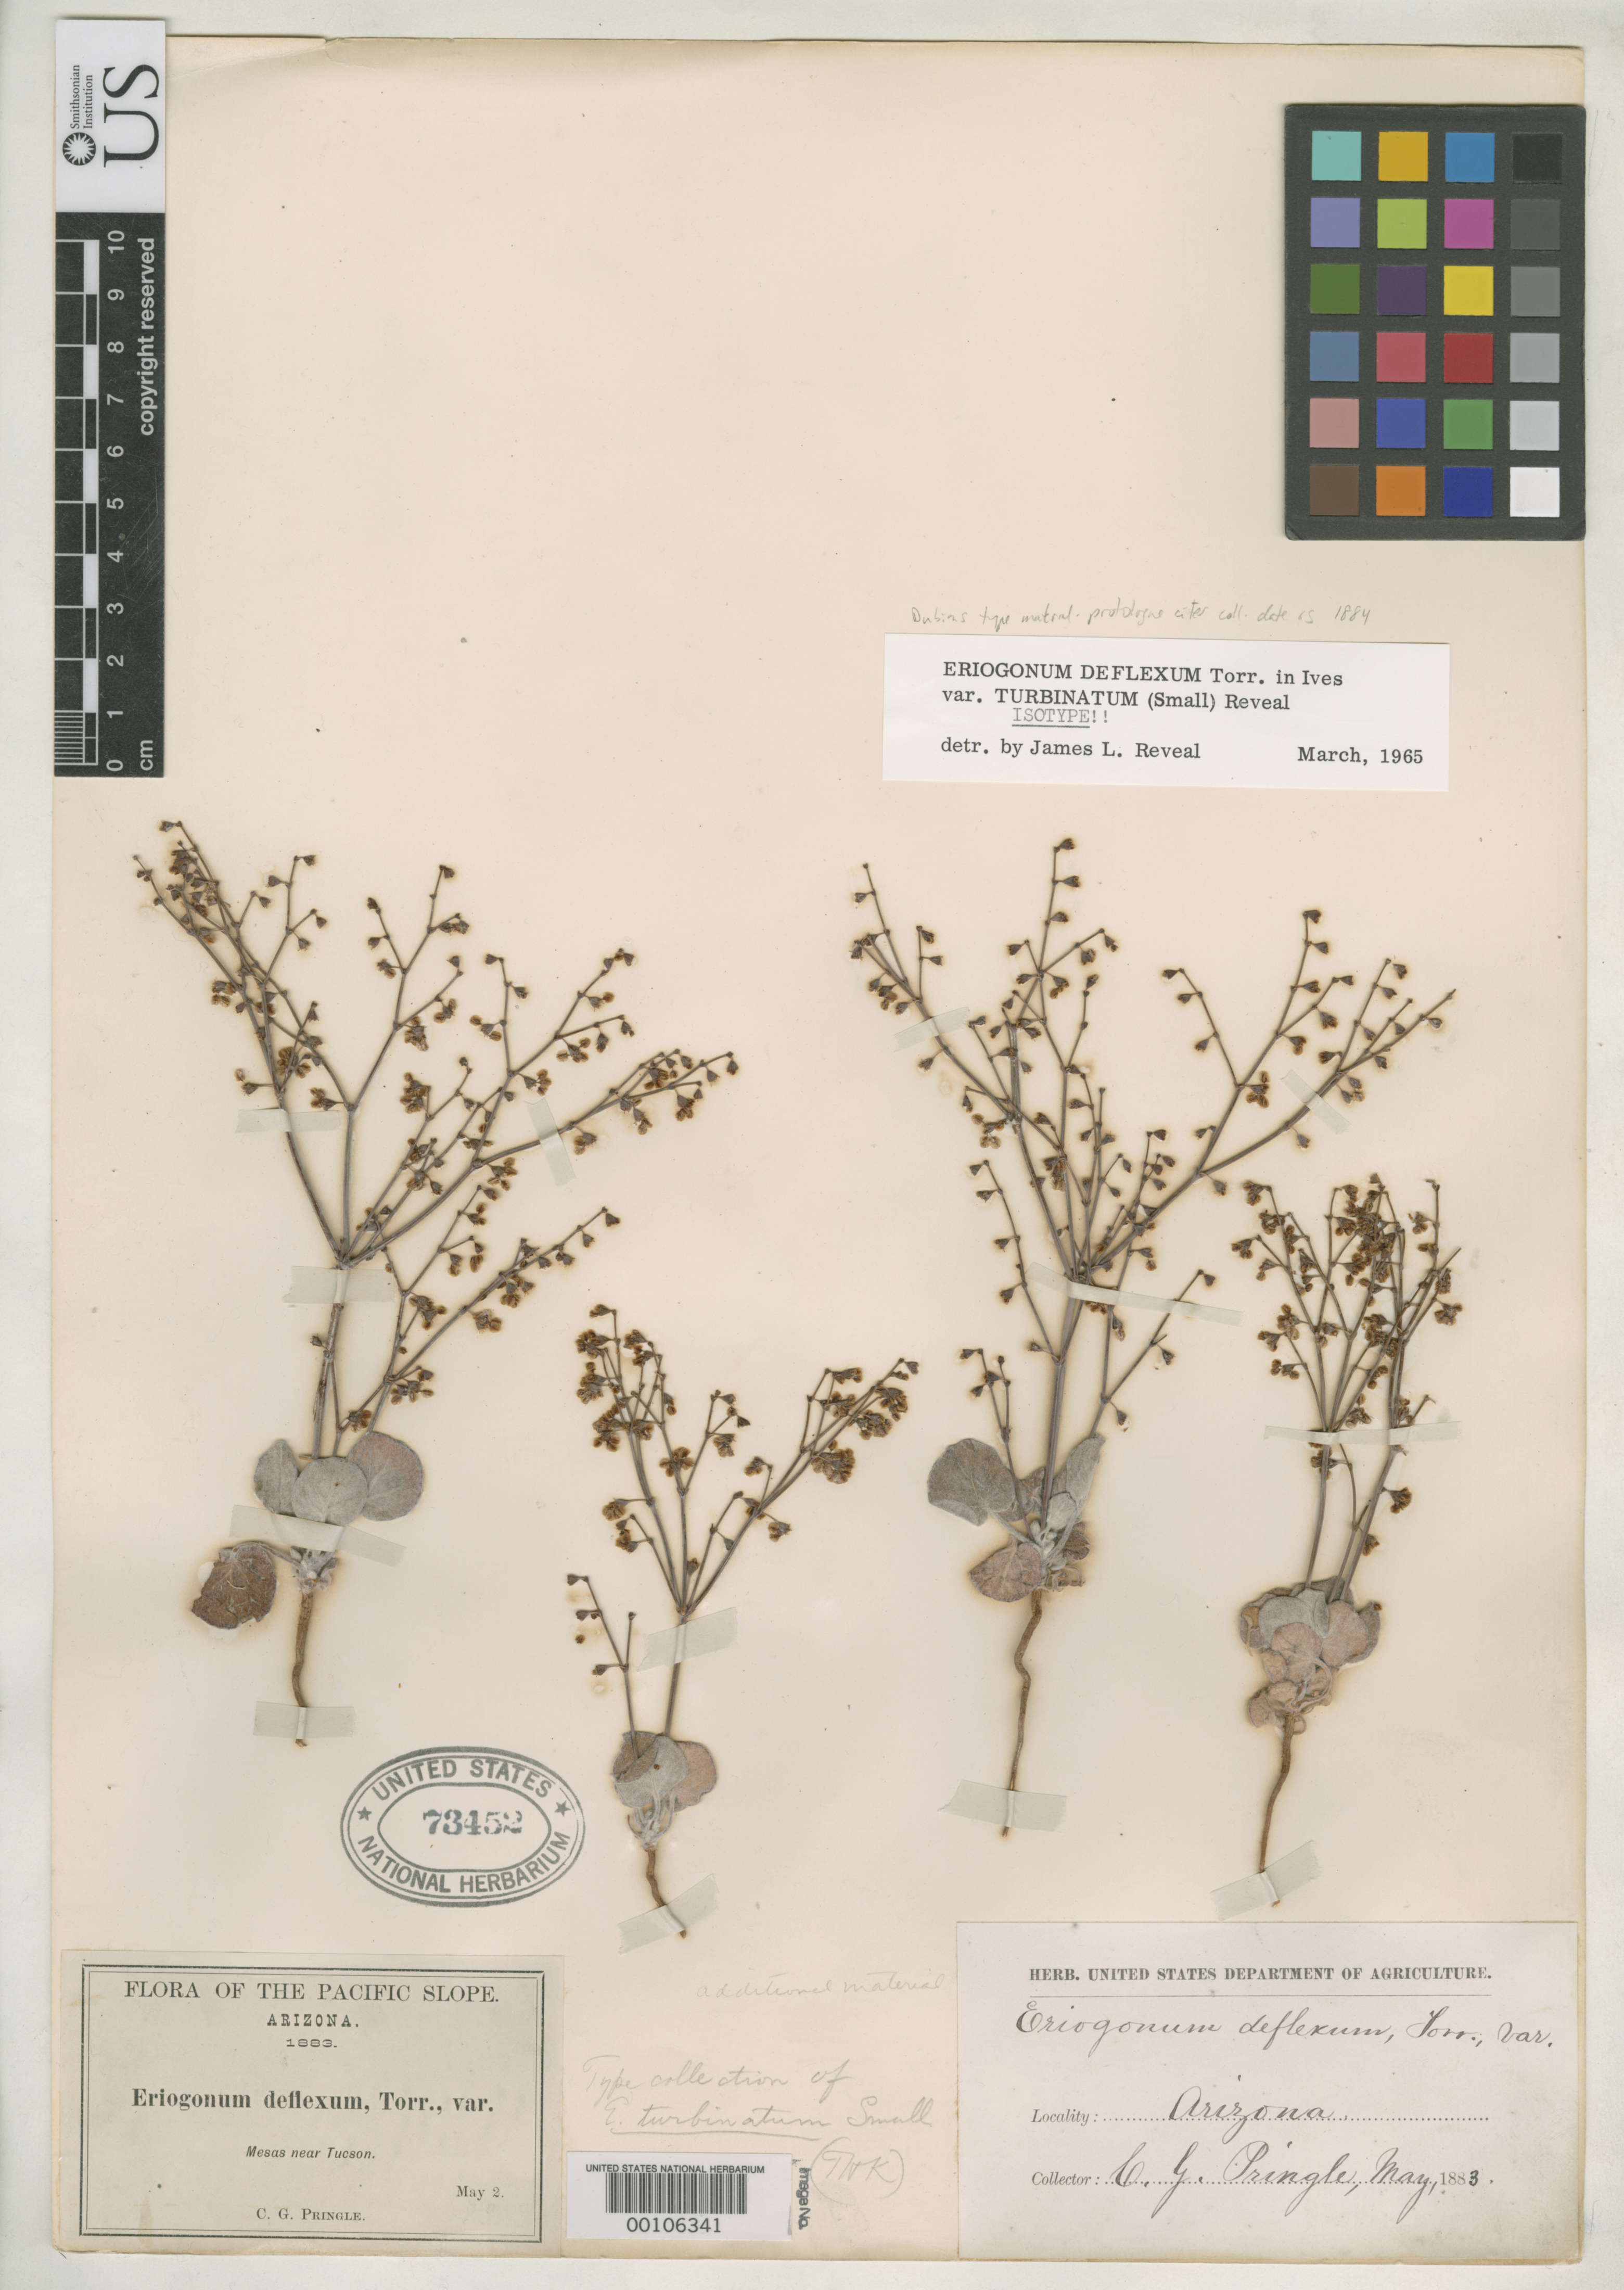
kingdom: Plantae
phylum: Tracheophyta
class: Magnoliopsida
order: Caryophyllales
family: Polygonaceae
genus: Eriogonum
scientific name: Eriogonum turbinatum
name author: Small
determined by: Reveal, J. L.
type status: Possible Isotype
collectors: C. G. Pringle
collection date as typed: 02 May 1883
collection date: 1883-05-02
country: United States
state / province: Arizona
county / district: Pima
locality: Tucson.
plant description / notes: Dubiously type material; protologue (and collection at NY annotated as holotype by Reveal) cite collection date as May 2, 1884.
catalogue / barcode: US 73452